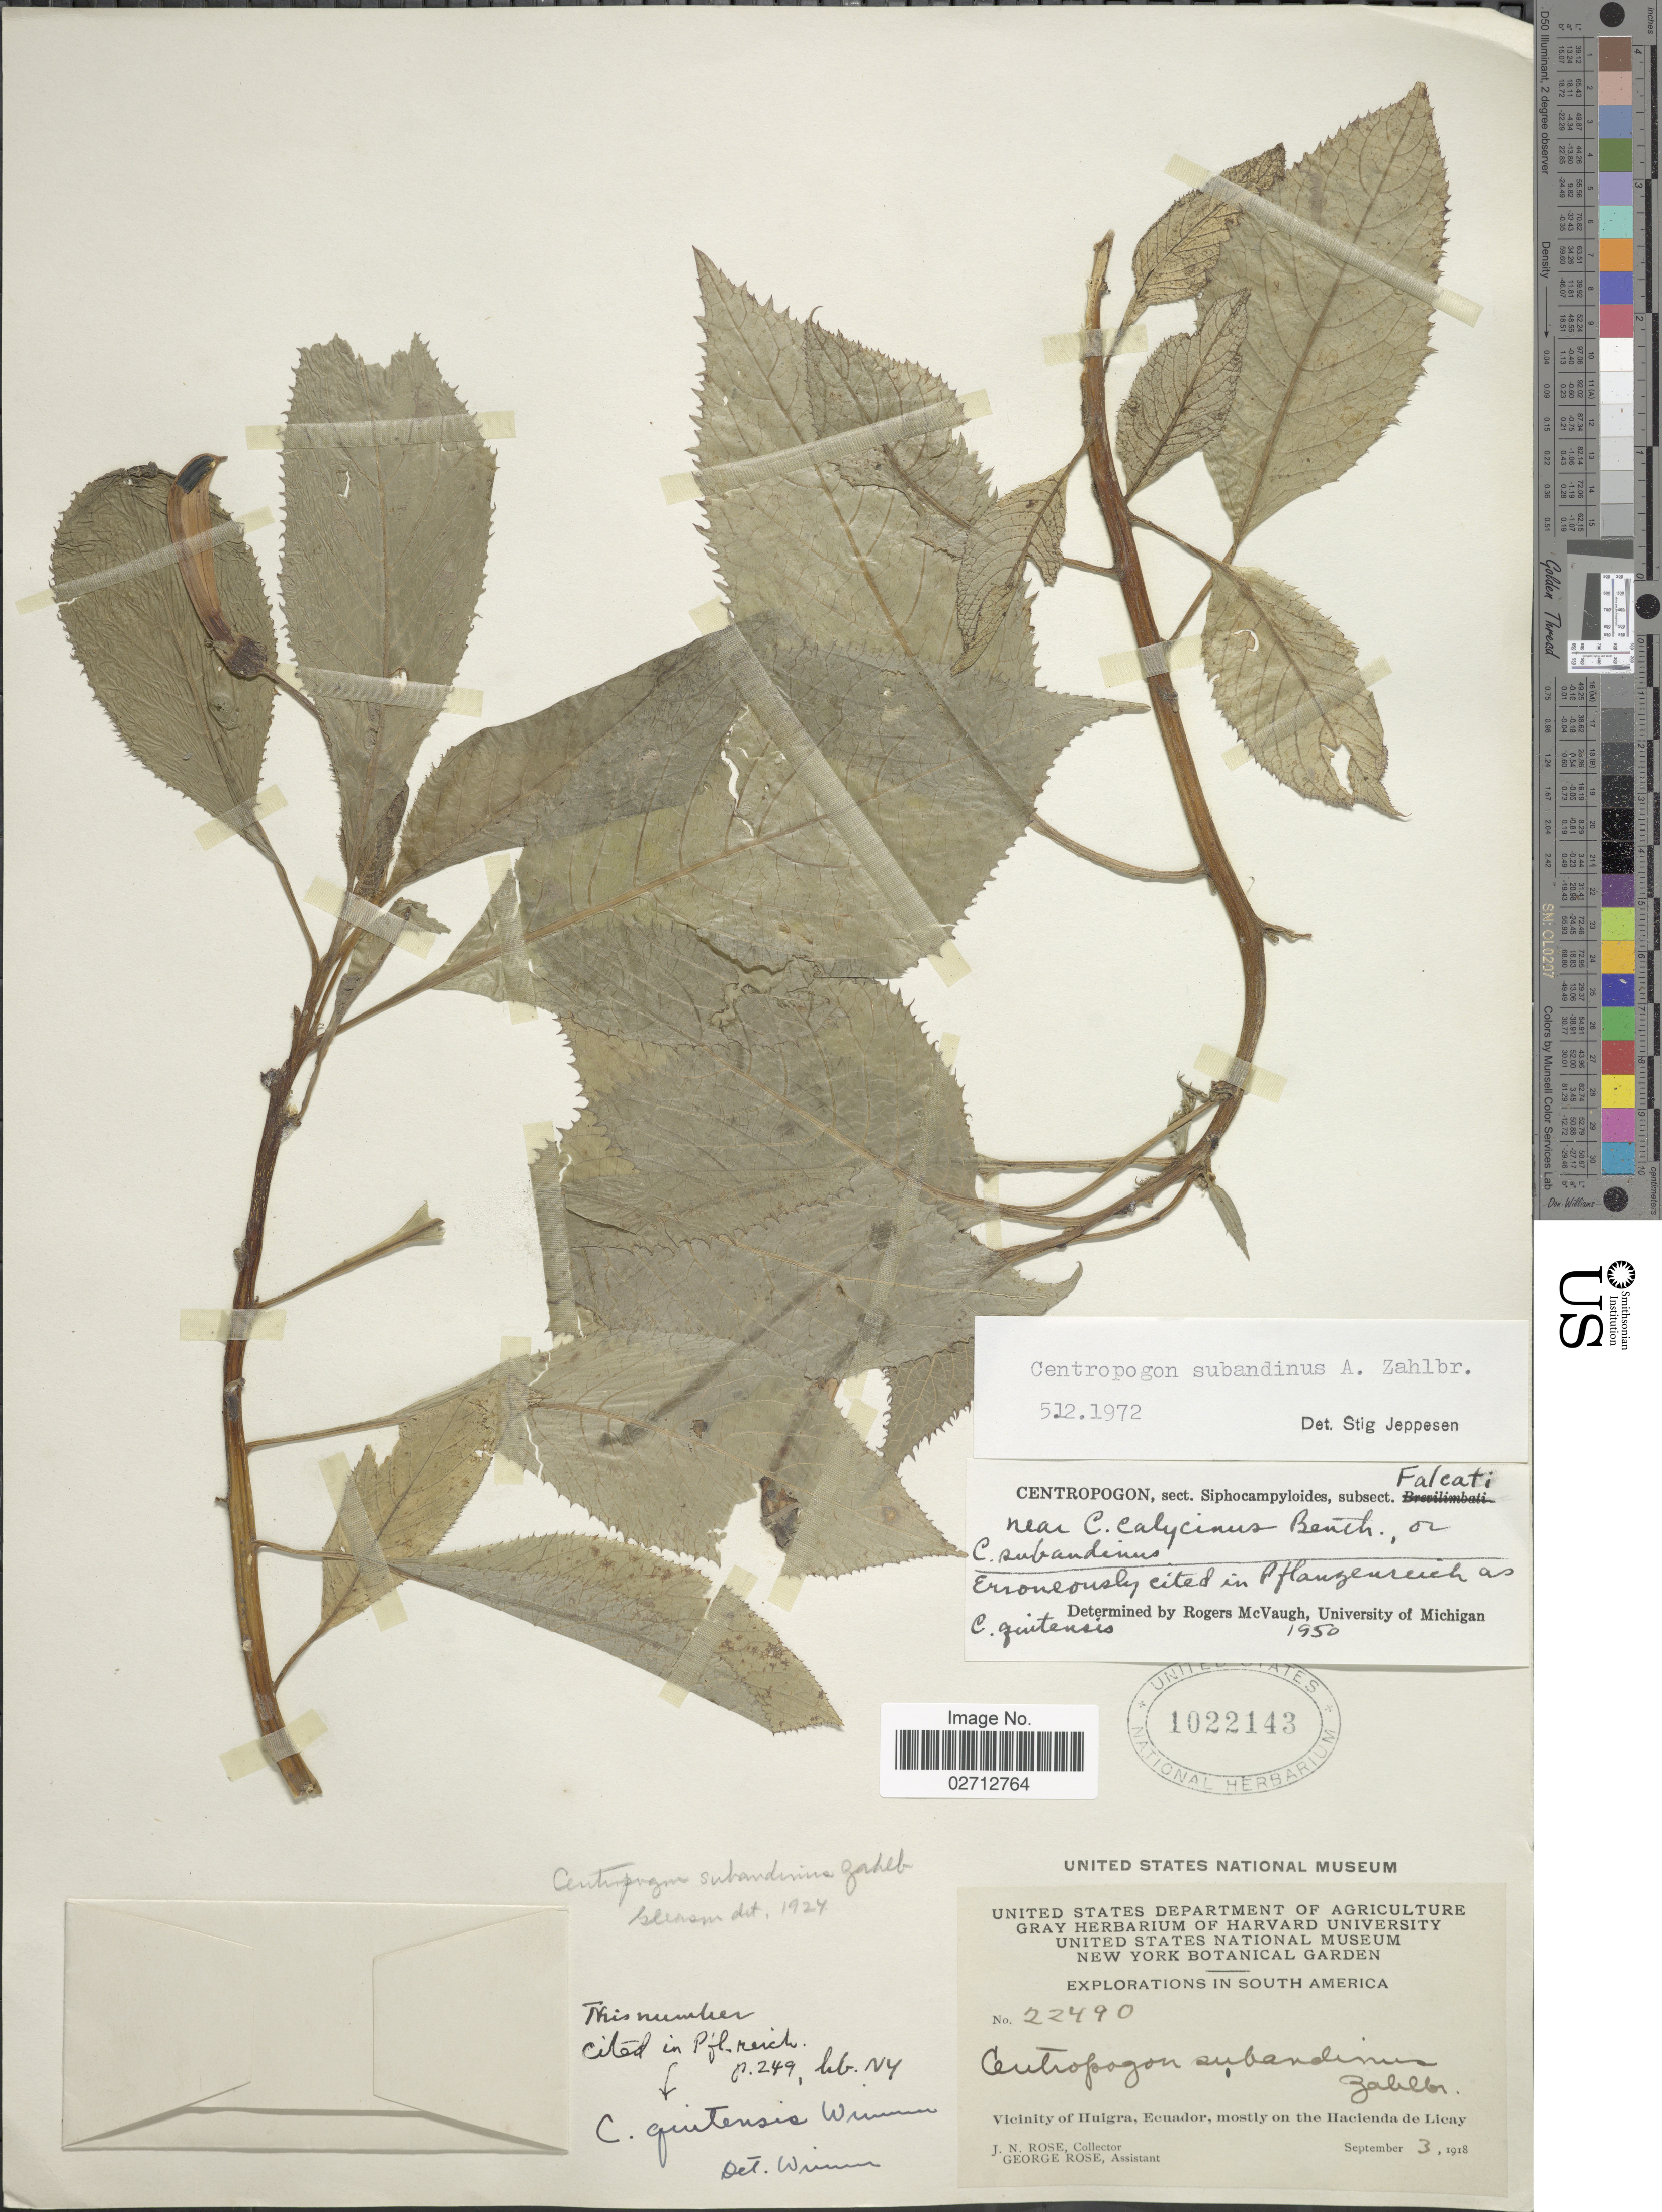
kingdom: Plantae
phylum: Tracheophyta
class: Magnoliopsida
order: Asterales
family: Campanulaceae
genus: Centropogon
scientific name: Centropogon subandinus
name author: Zahlbr.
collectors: J. N. Rose & G. Rose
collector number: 22490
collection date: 1918-09-03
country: Ecuador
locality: Vicinity of Huigra, mostly on the Hacienda de Licay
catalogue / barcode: US 1022143